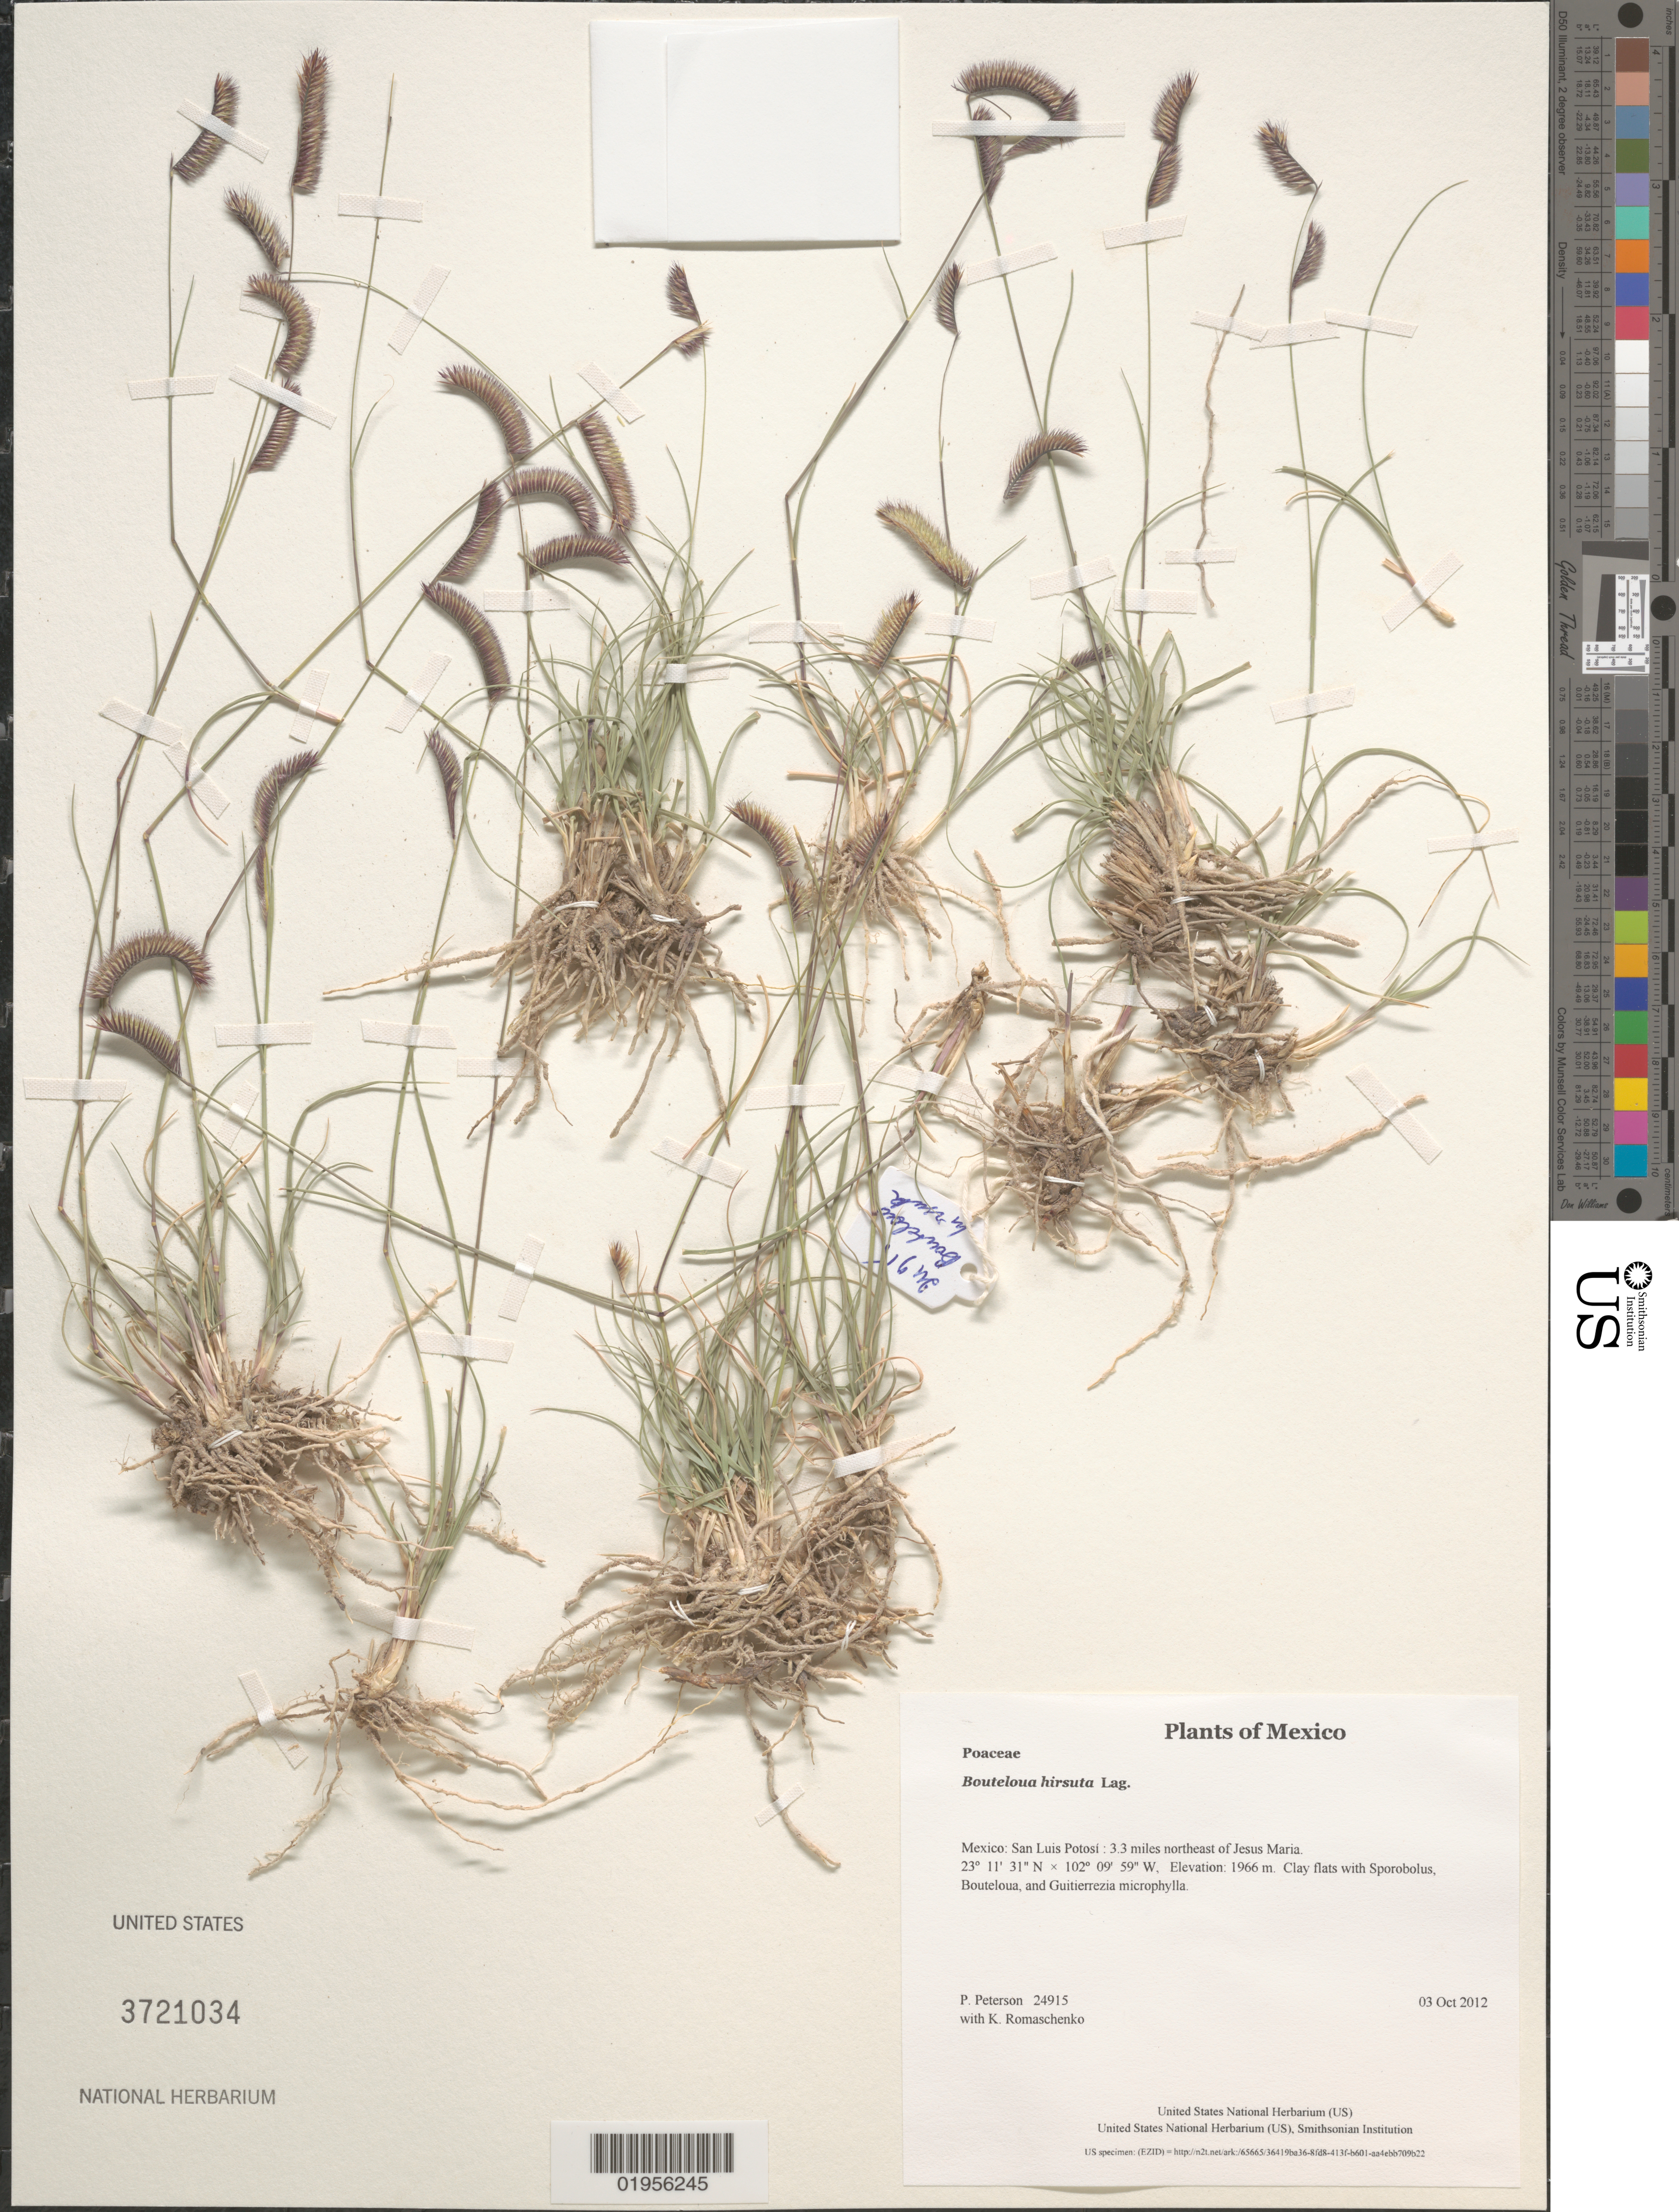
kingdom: Plantae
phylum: Tracheophyta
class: Liliopsida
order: Poales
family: Poaceae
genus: Bouteloua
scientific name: Bouteloua hirsuta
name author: Lag.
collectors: P. M. Peterson & K. Romaschenko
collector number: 24915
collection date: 2012-10-03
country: Mexico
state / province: San Luis Potosí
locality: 3.3 miles northeast of Jesus Maria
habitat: Clay flats with Sporobolus, Bouteloua, and Guitierrezia microphylla.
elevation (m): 1966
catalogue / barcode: US 3721034